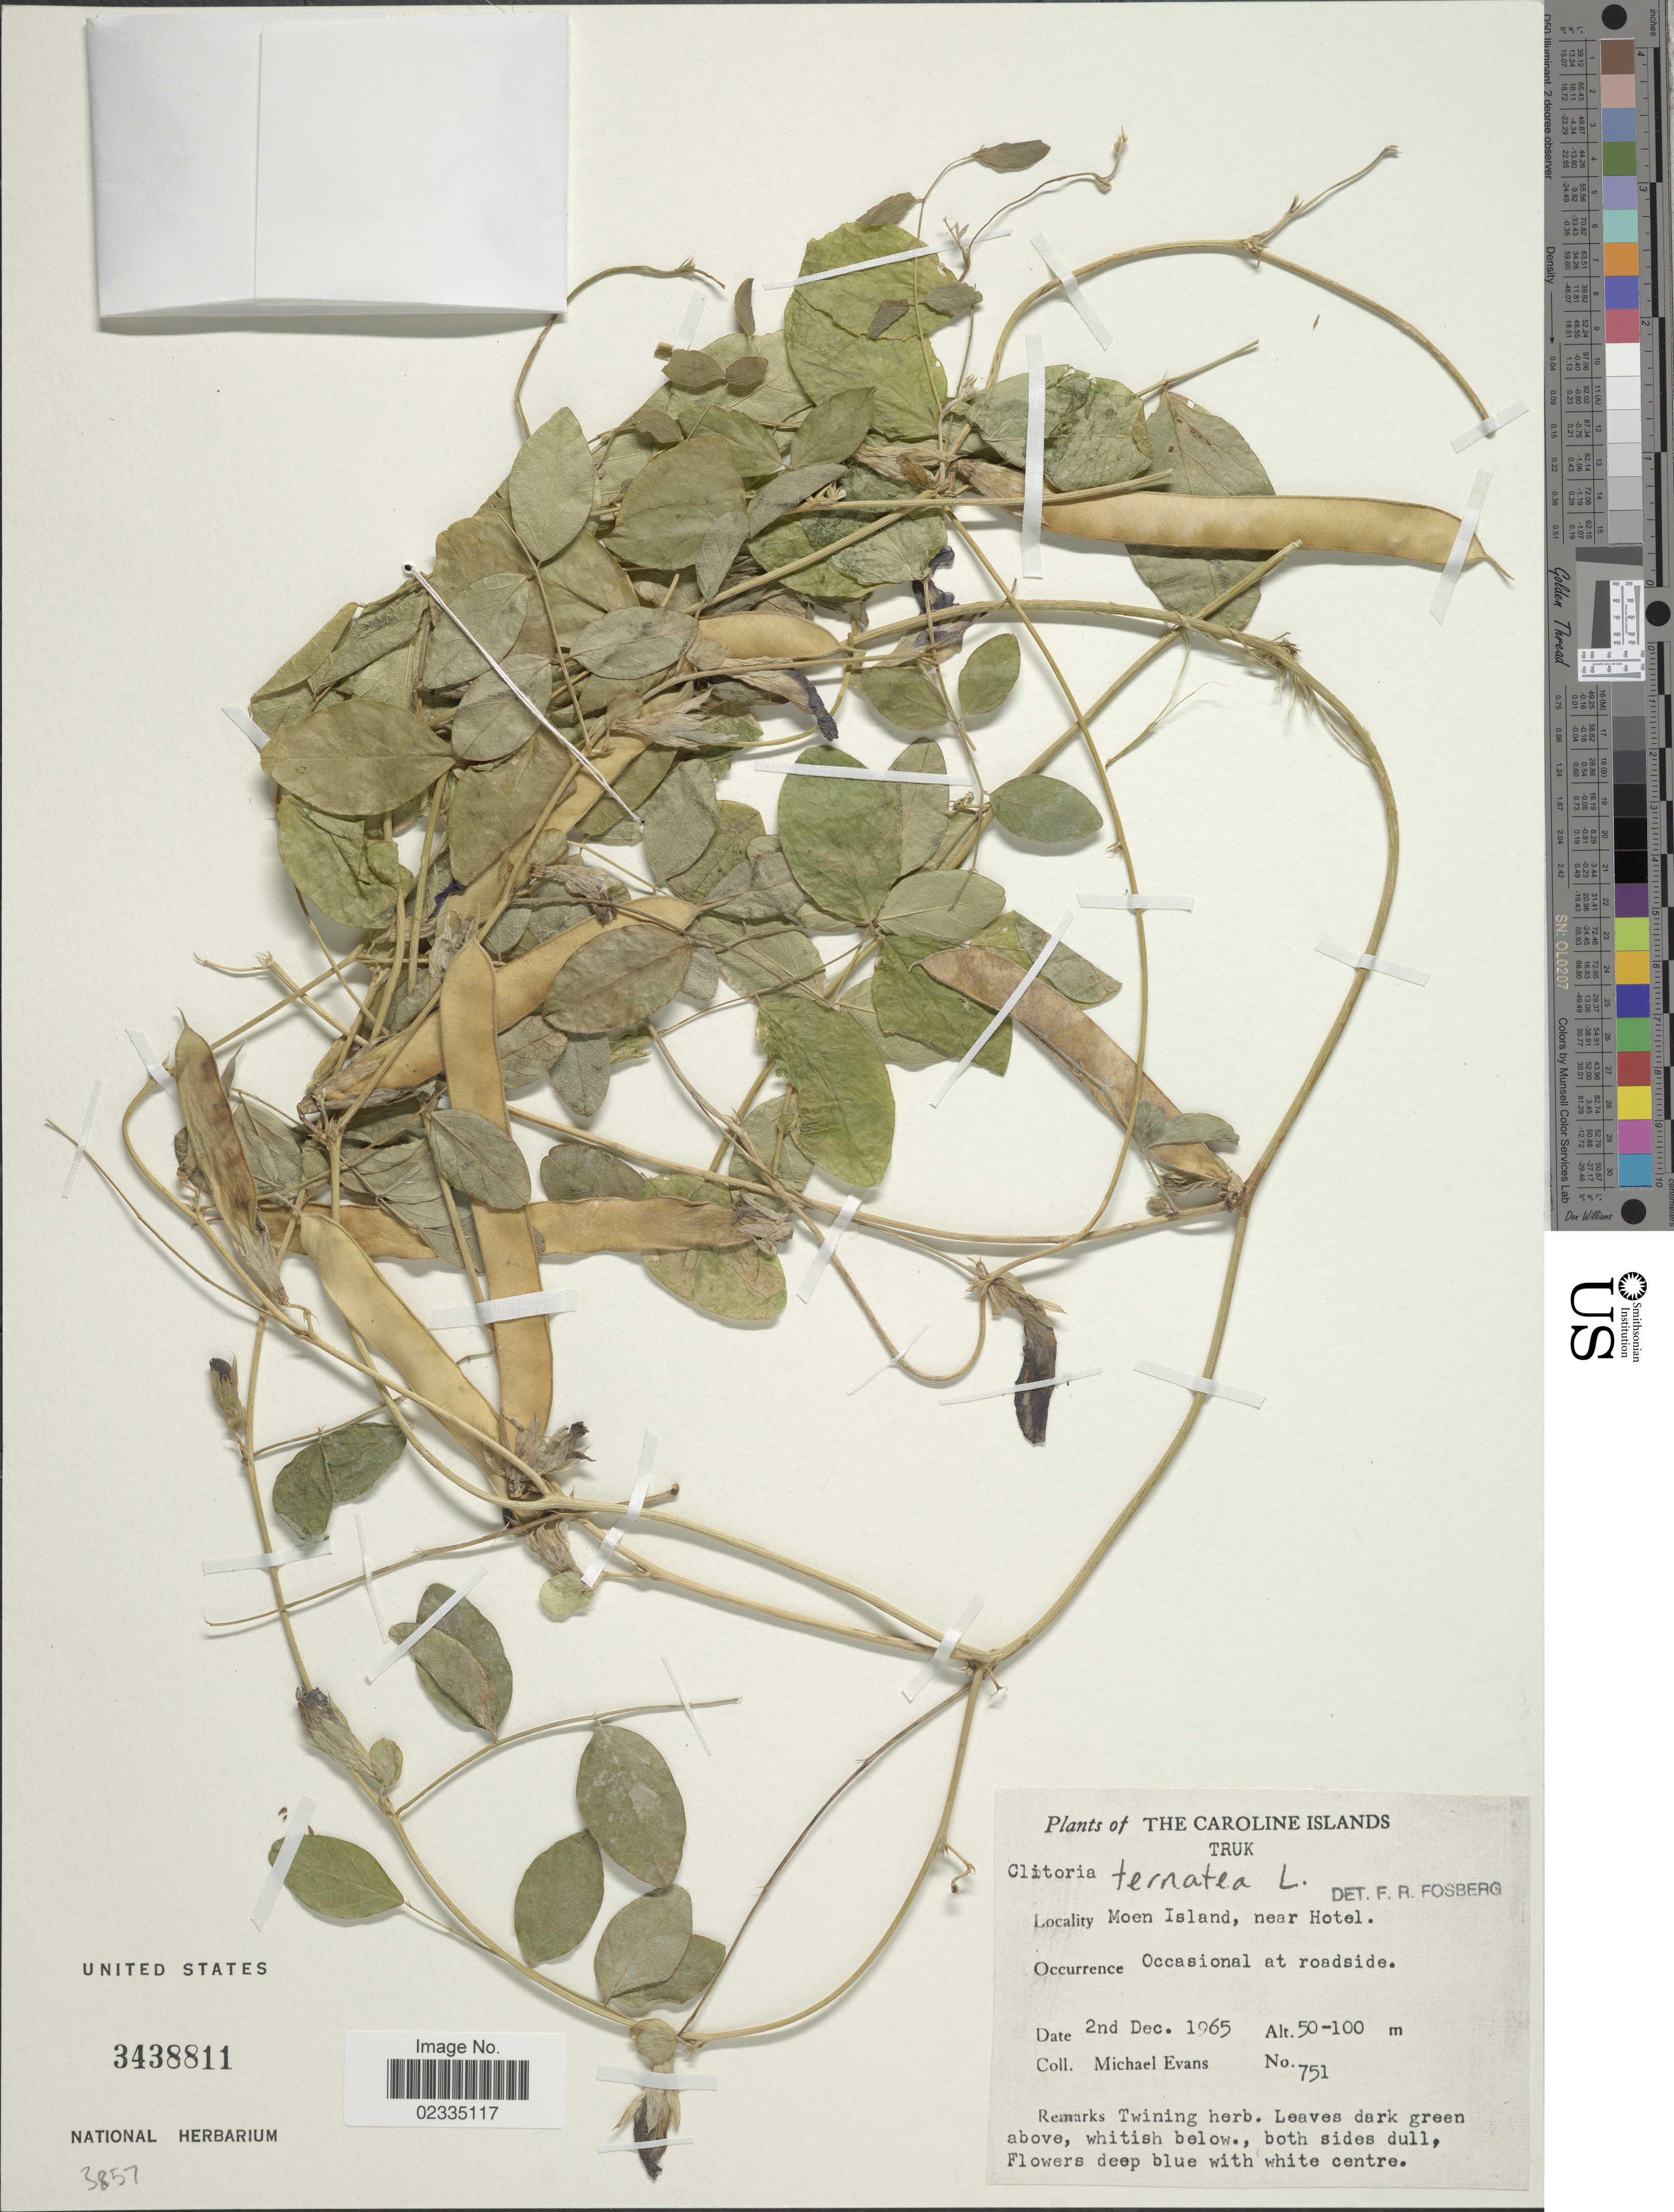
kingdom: Plantae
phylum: Tracheophyta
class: Magnoliopsida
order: Fabales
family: Fabaceae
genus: Clitoria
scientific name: Clitoria ternatea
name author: L.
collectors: M. Evans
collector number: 751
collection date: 1965-12-02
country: Micronesia, Federated States of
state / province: Truk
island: Moen [Wono]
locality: The Caroline Islands, Moen Island, near Hotel, Occasional at roadside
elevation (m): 50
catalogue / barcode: US 3438811